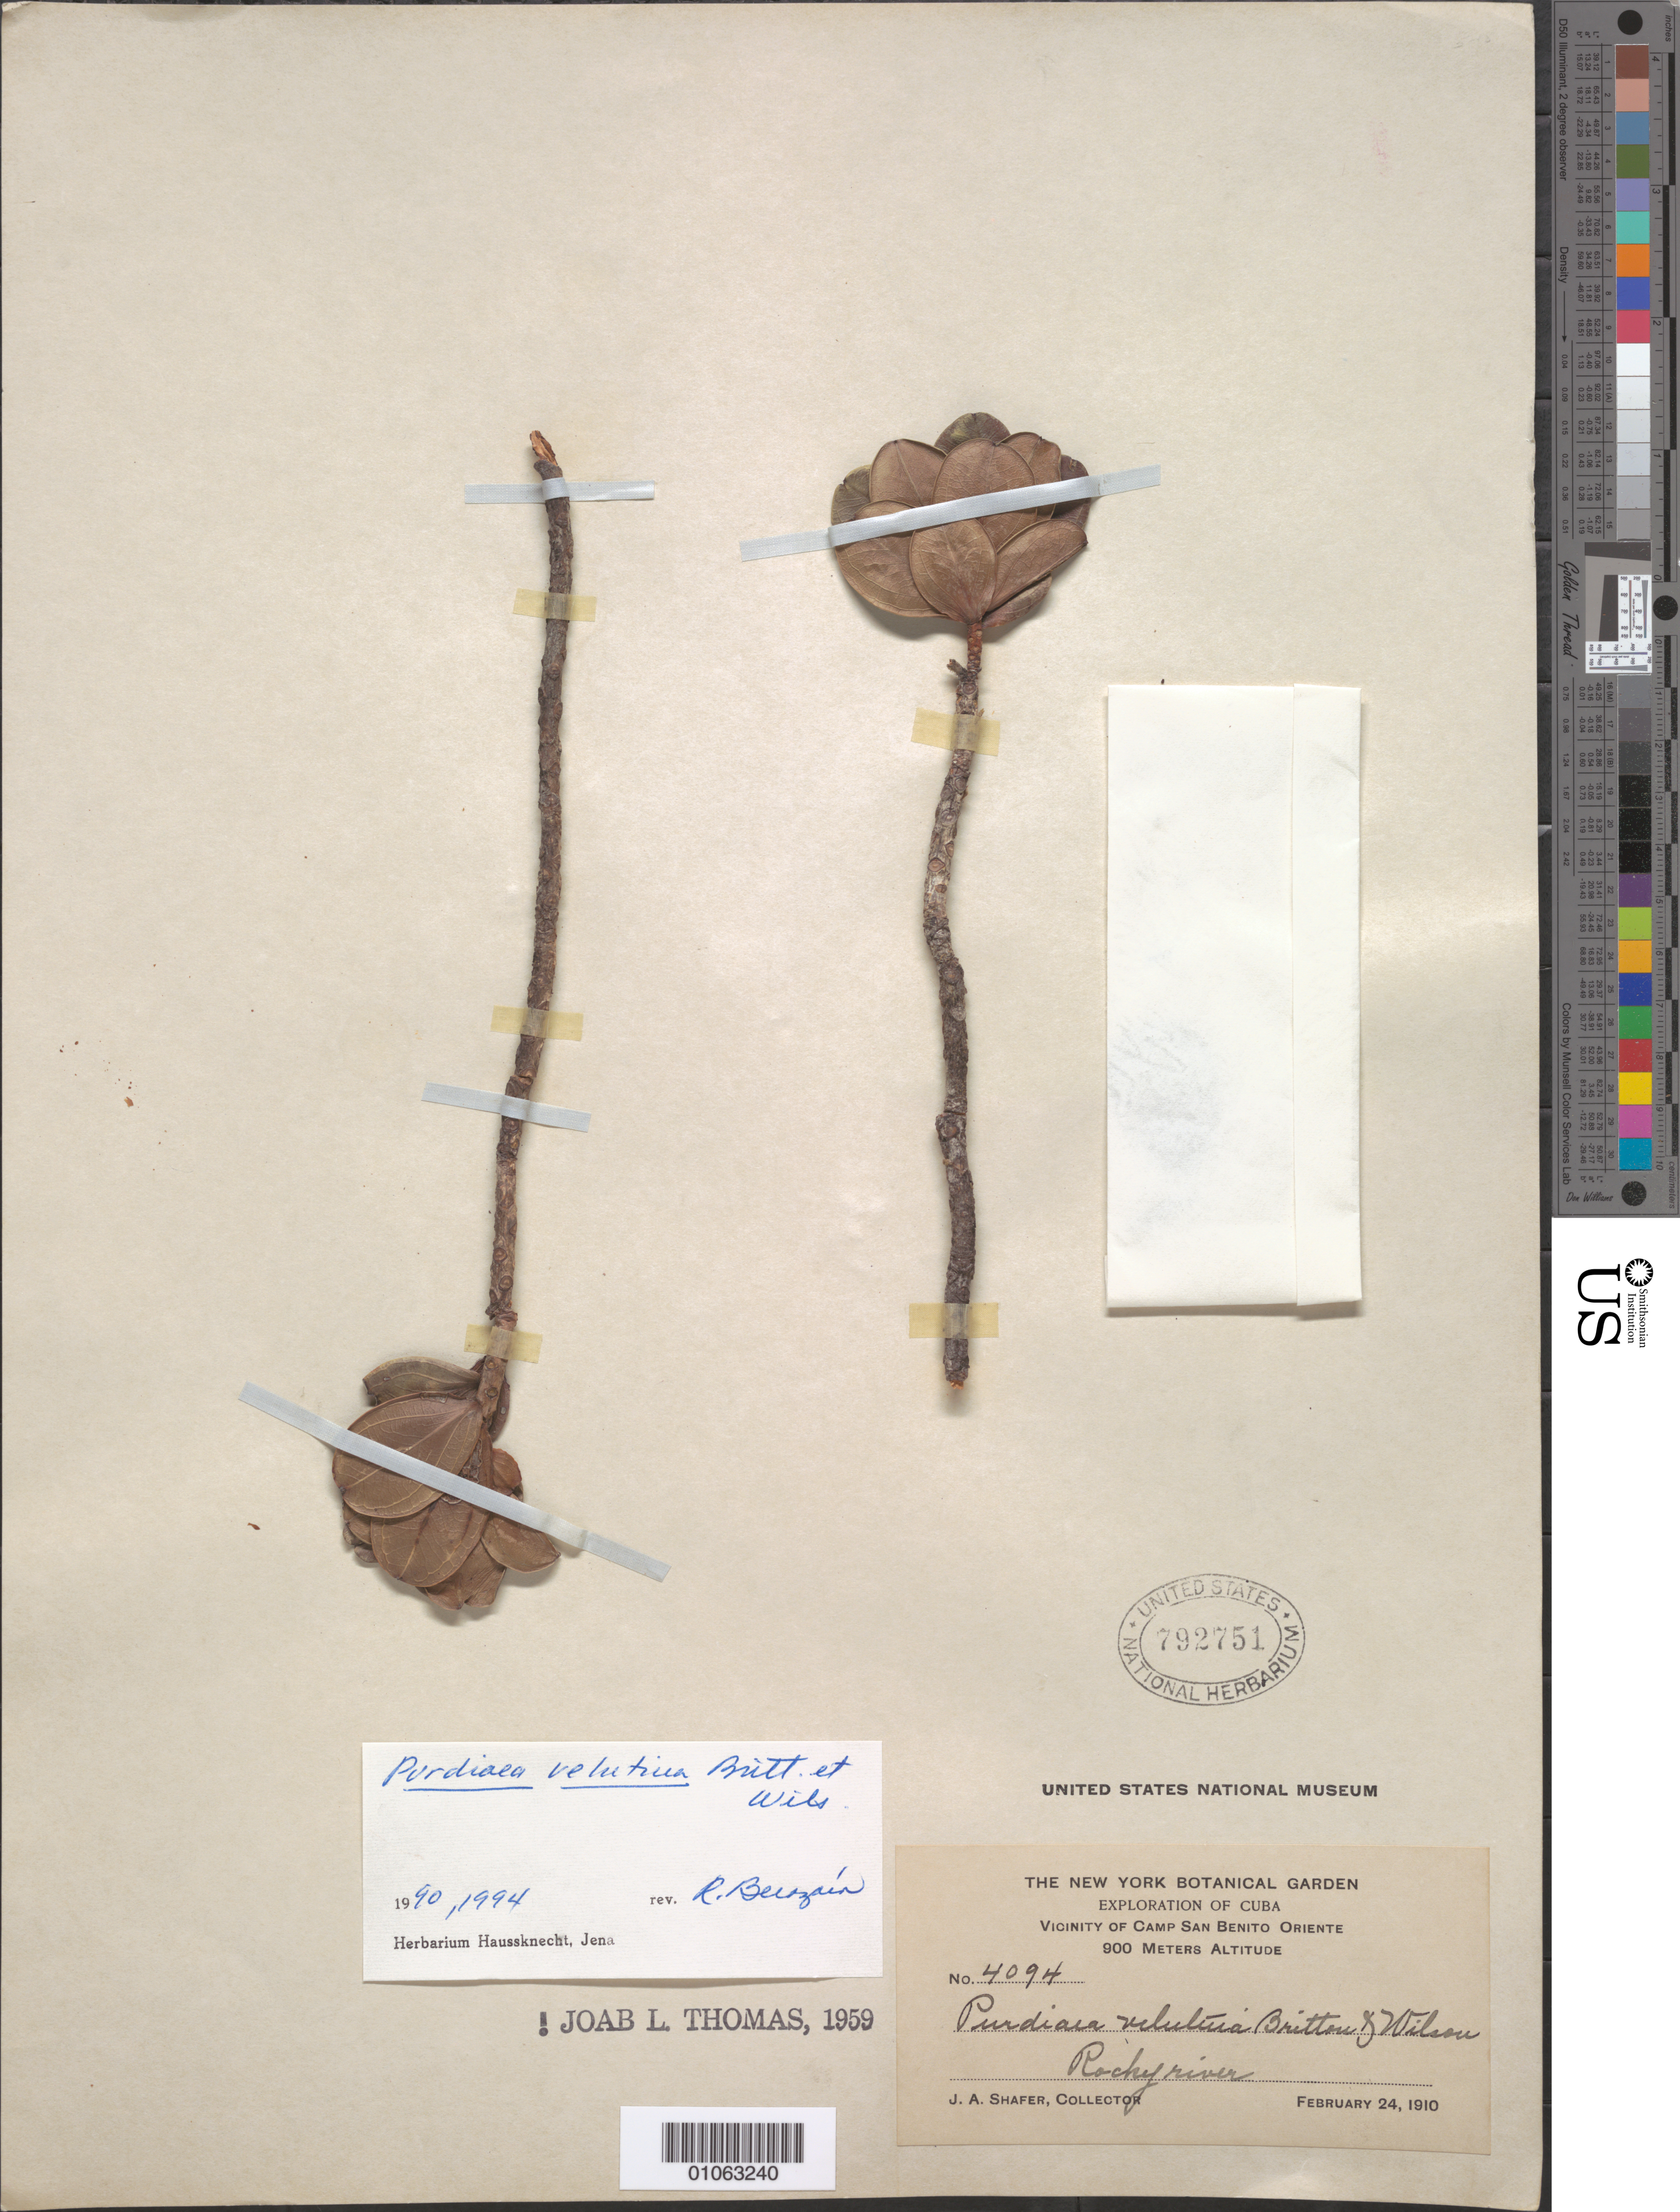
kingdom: Plantae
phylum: Tracheophyta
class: Magnoliopsida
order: Ericales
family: Clethraceae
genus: Purdiaea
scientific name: Purdiaea velutina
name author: Britton & P. Wilson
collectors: J. A. Shafer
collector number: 4094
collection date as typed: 24 Feb 1910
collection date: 1910-02-24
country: Cuba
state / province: Oriente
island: Cuba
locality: Vicinity of San Benito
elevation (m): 900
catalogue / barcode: US 792751